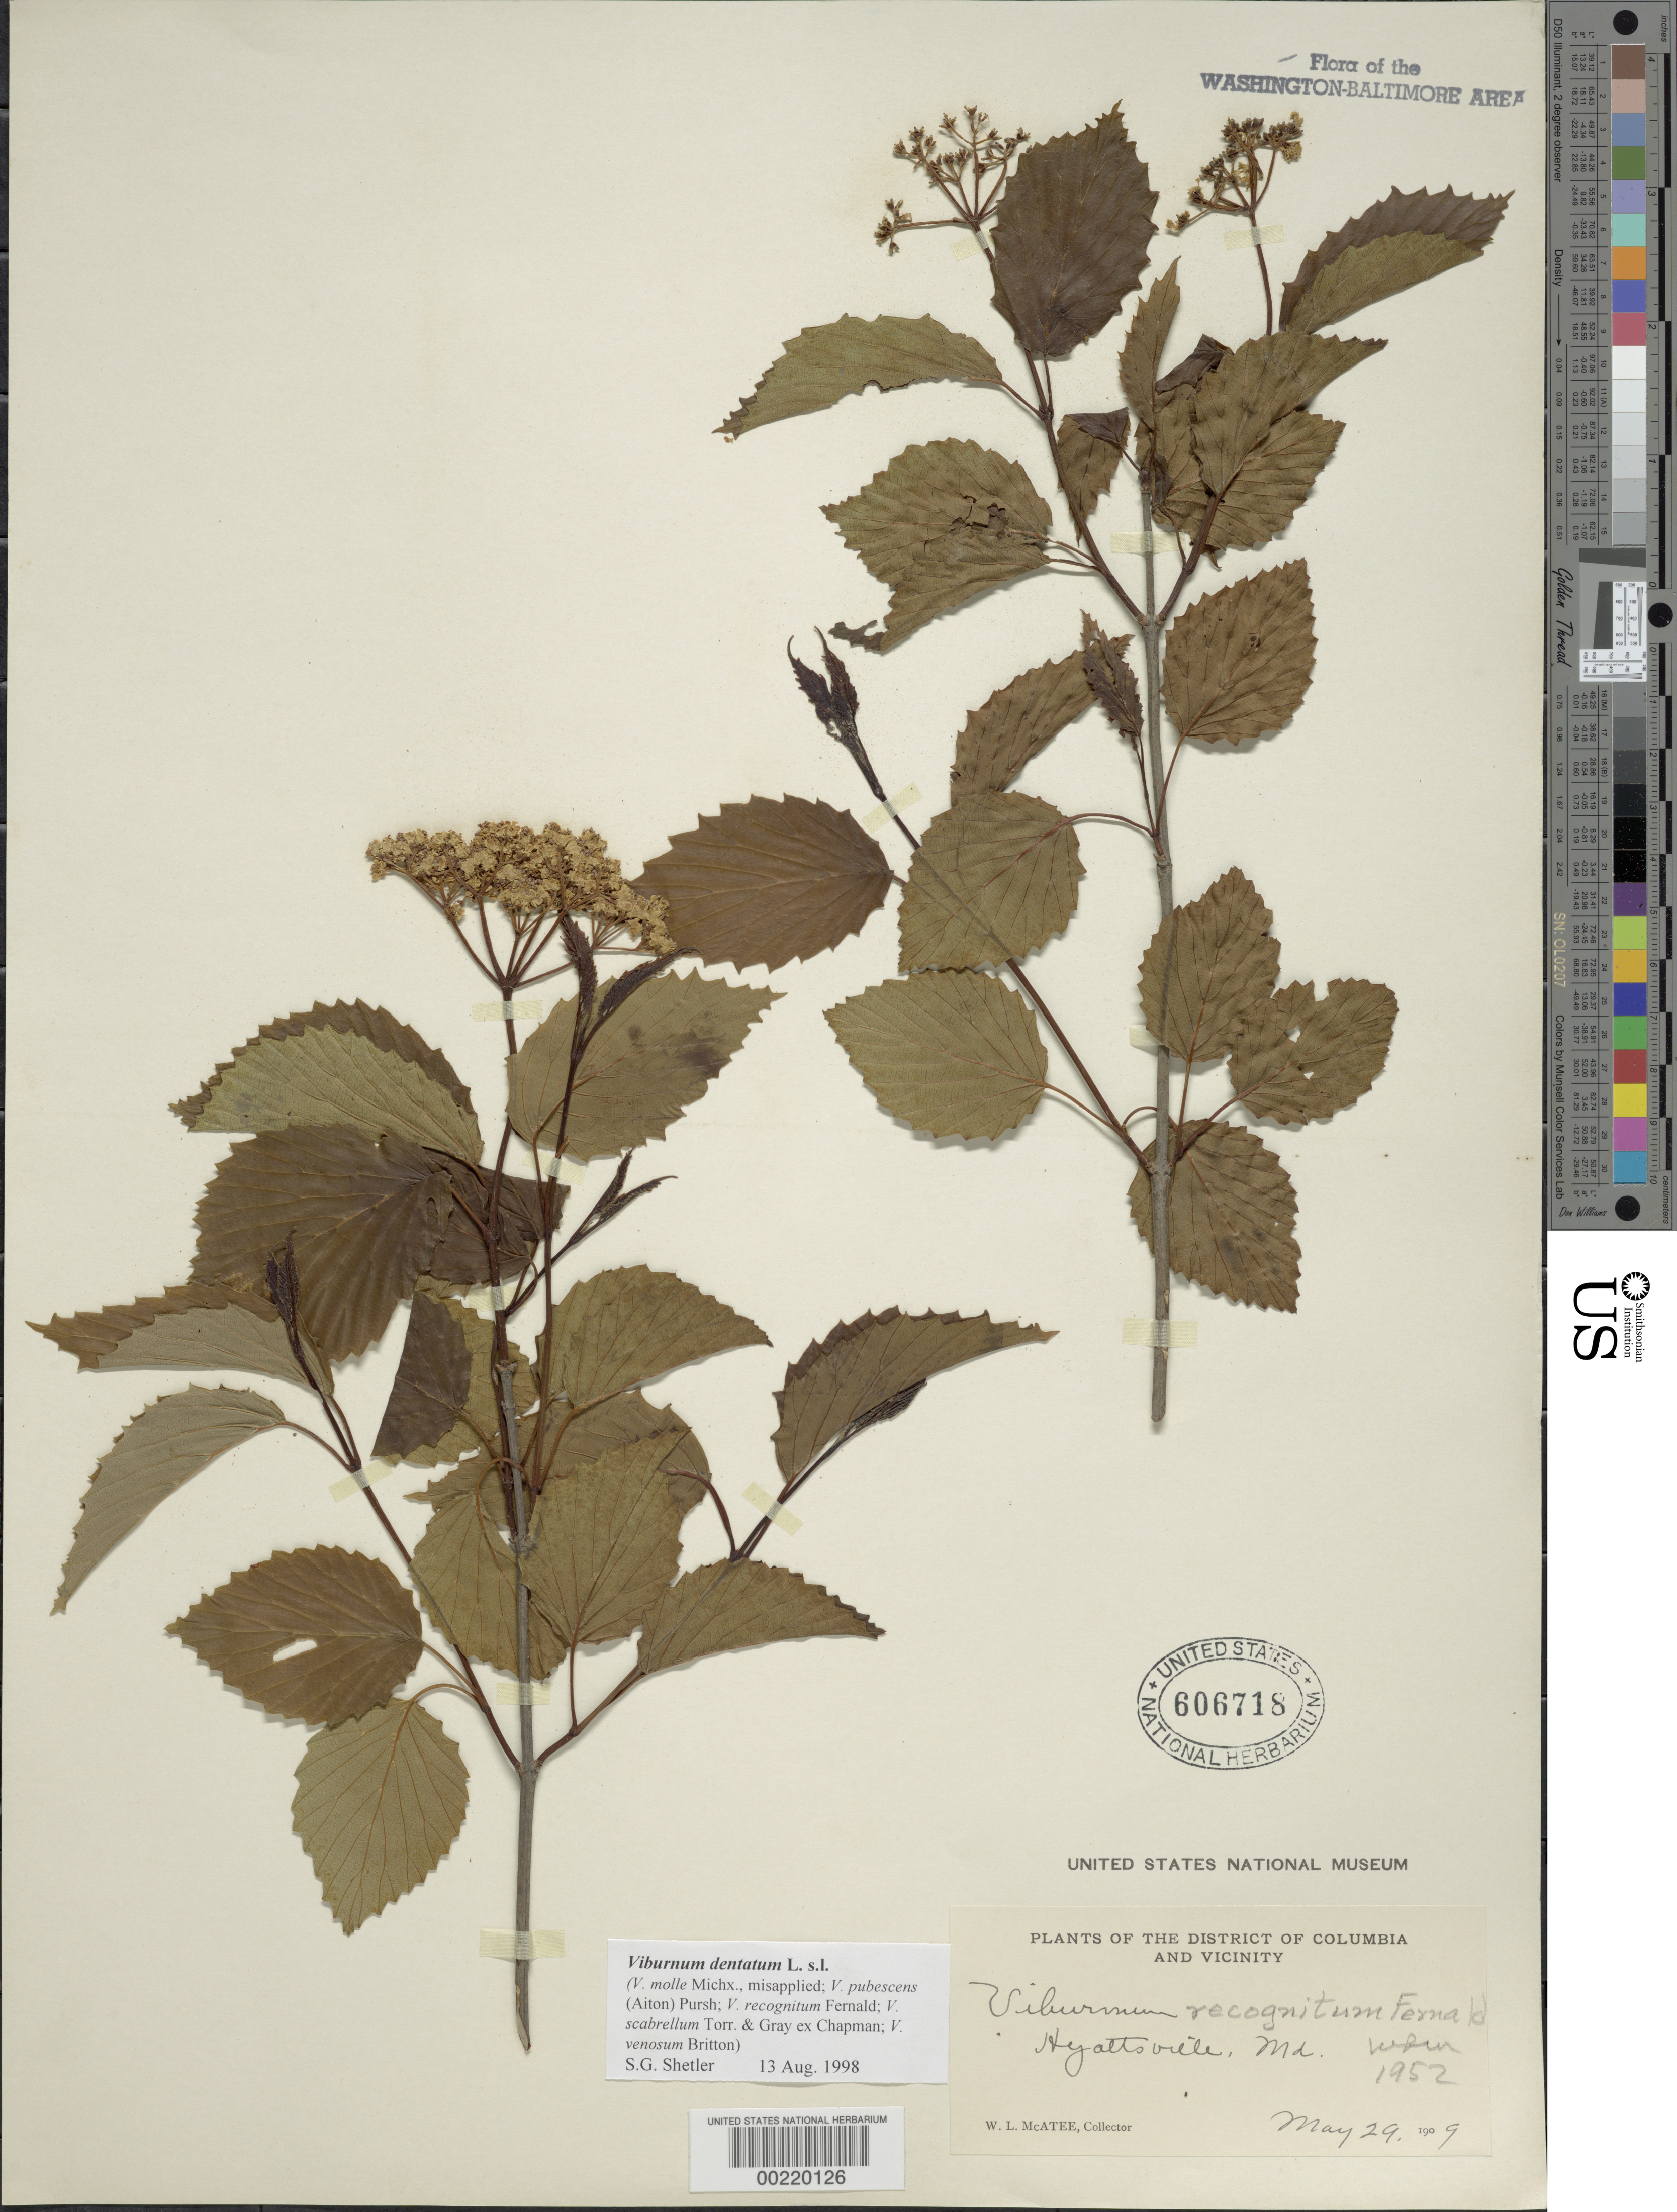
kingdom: Plantae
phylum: Tracheophyta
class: Magnoliopsida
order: Dipsacales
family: Viburnaceae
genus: Viburnum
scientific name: Viburnum dentatum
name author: L.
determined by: McAtee, W. L.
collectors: W. McAtee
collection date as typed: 29 May 1909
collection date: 1909-05-29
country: United States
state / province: Maryland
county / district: Prince George's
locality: Hyattsville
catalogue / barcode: US 606718